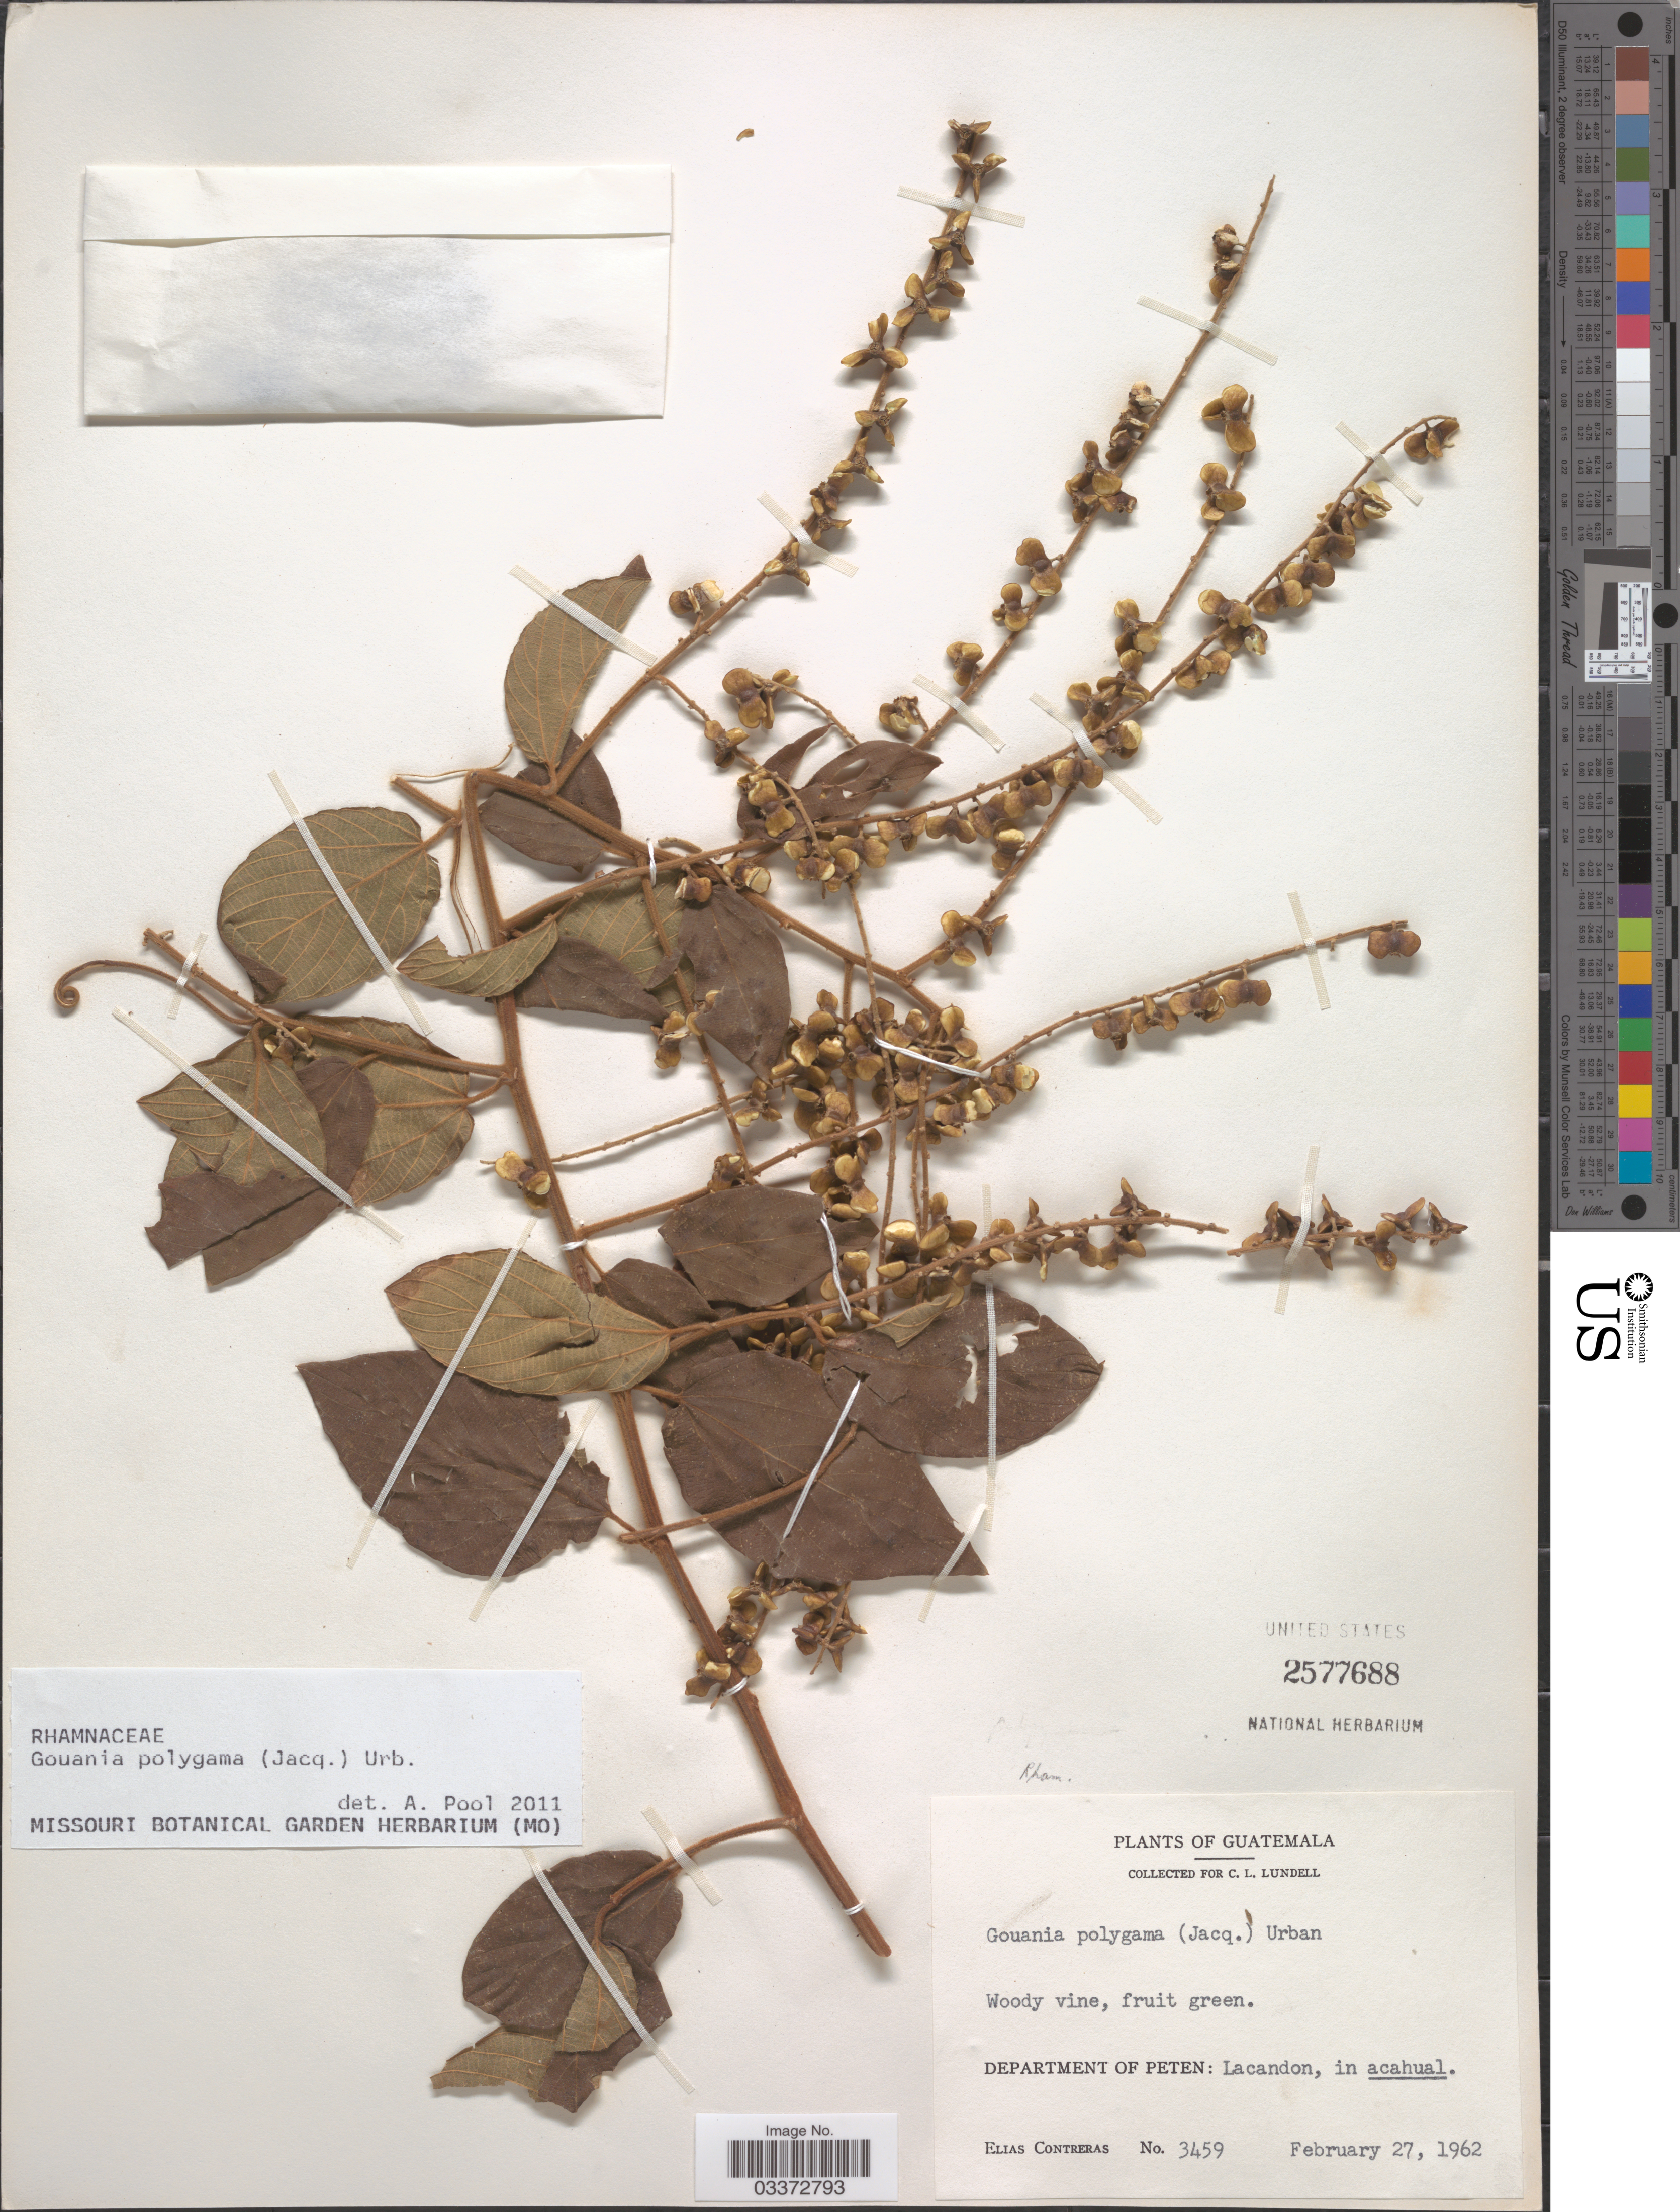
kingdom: Plantae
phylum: Tracheophyta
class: Magnoliopsida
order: Rosales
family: Rhamnaceae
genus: Gouania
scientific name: Gouania polygama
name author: (Jacq.) Urb.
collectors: E. Contreras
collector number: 3459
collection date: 1962-02-27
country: Guatemala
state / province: El Petén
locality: Department of Peten: Lacandon.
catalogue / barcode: US 2577688